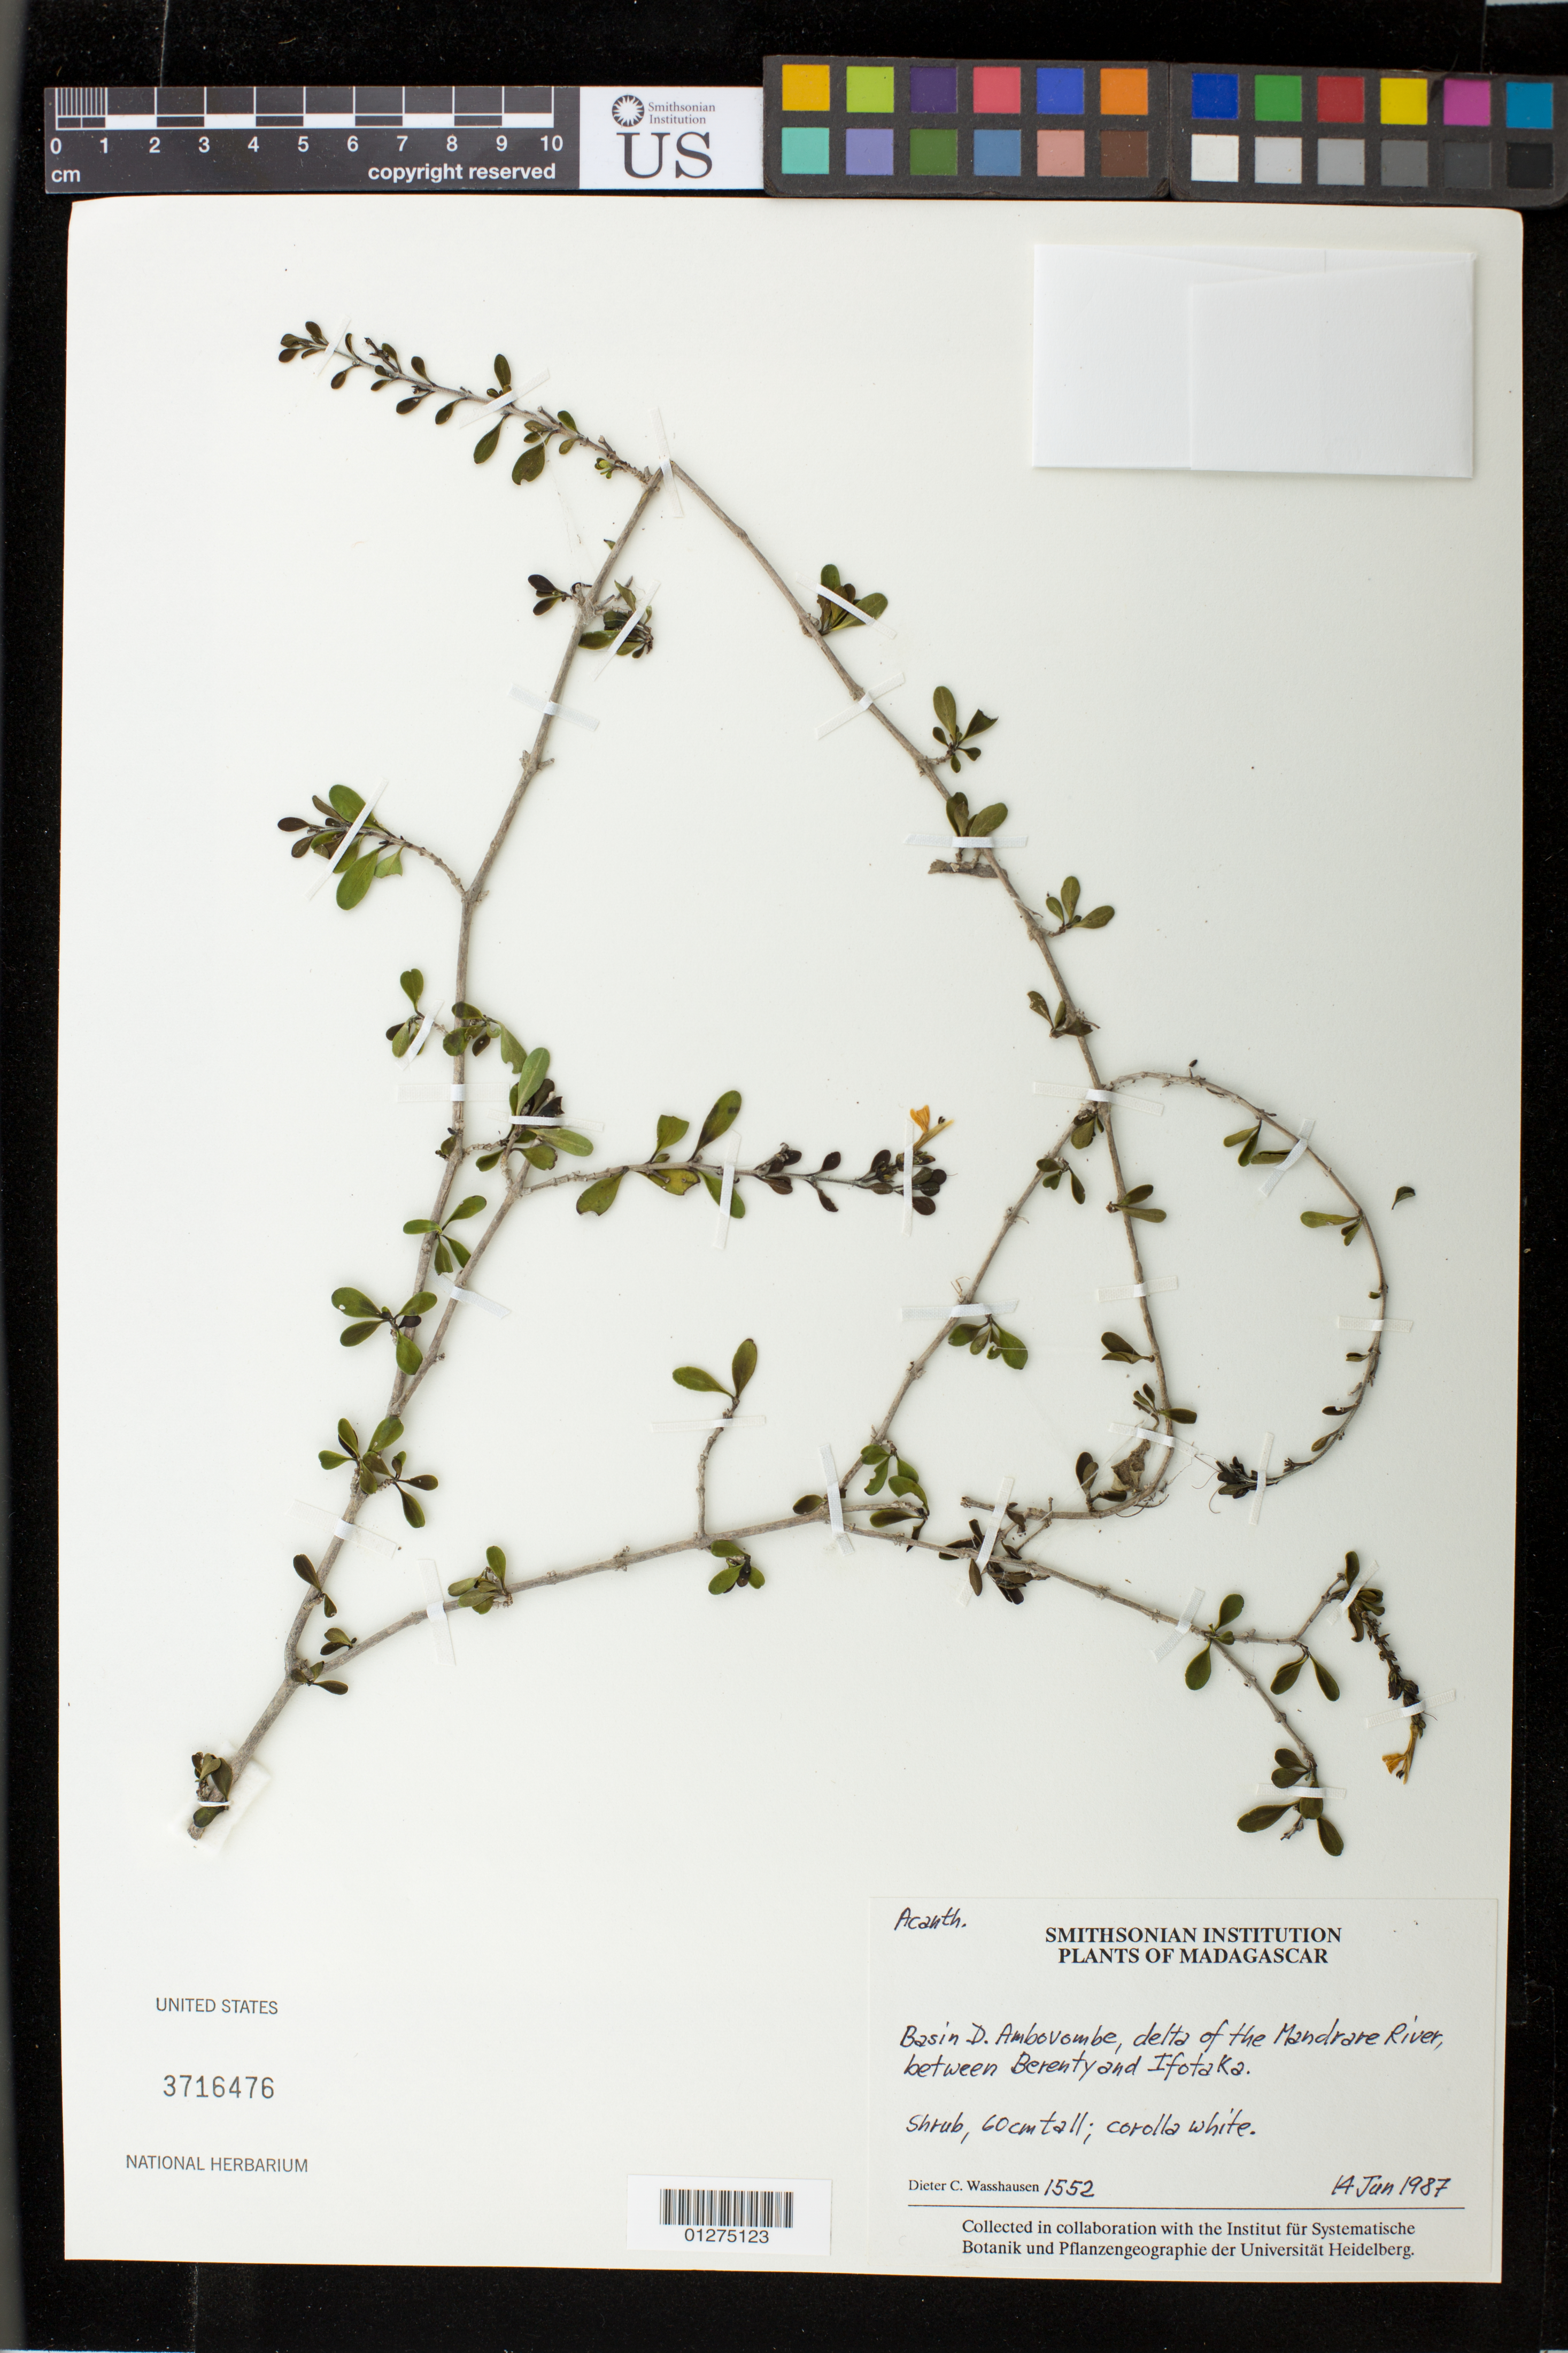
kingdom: Plantae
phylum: Tracheophyta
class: Magnoliopsida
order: Lamiales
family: Acanthaceae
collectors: D. C. Wasshausen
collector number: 1552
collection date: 1987-06-14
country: Madagascar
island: Madagascar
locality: Basin D. Ambovombe, delta of the Mandrare River, between Berenty and Ifotaka.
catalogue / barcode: US 3716476